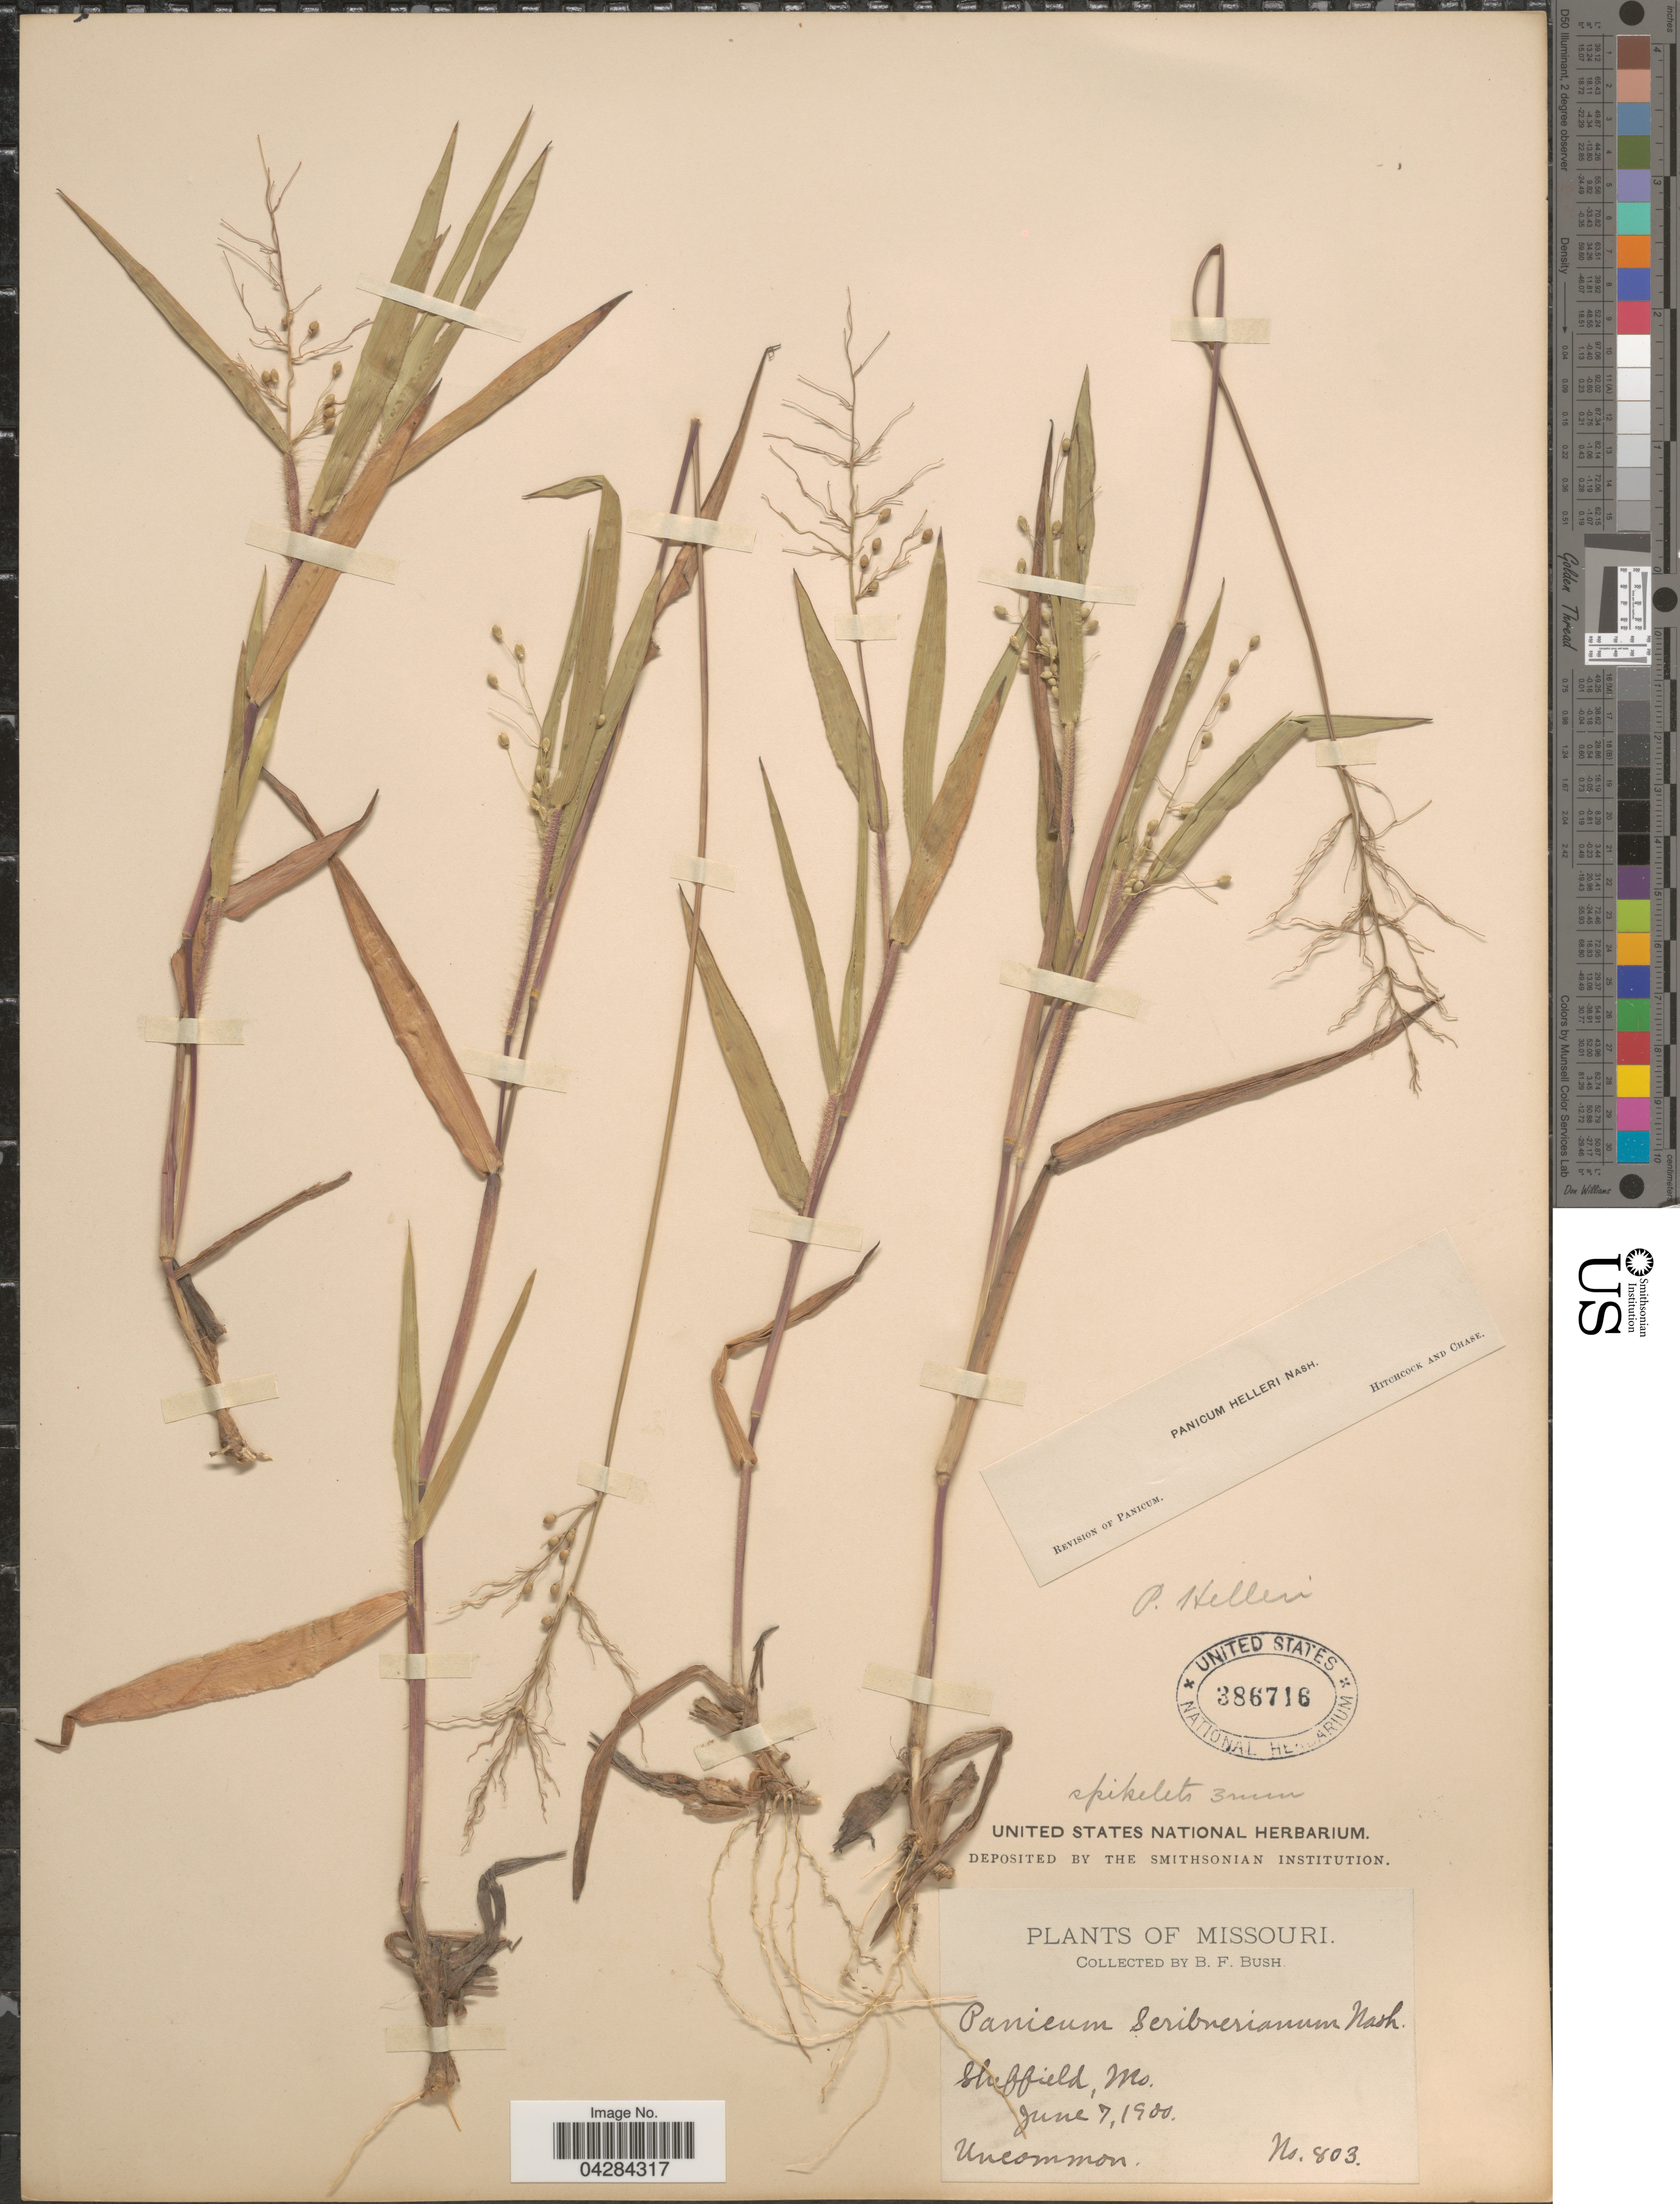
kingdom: Plantae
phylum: Tracheophyta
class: Liliopsida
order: Poales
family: Poaceae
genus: Dichanthelium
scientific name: Dichanthelium oligosanthes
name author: (Schult.) Gould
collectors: B. F. Bush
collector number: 803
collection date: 1900-06-07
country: United States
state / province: Missouri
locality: Sheffield.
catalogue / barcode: US 386716